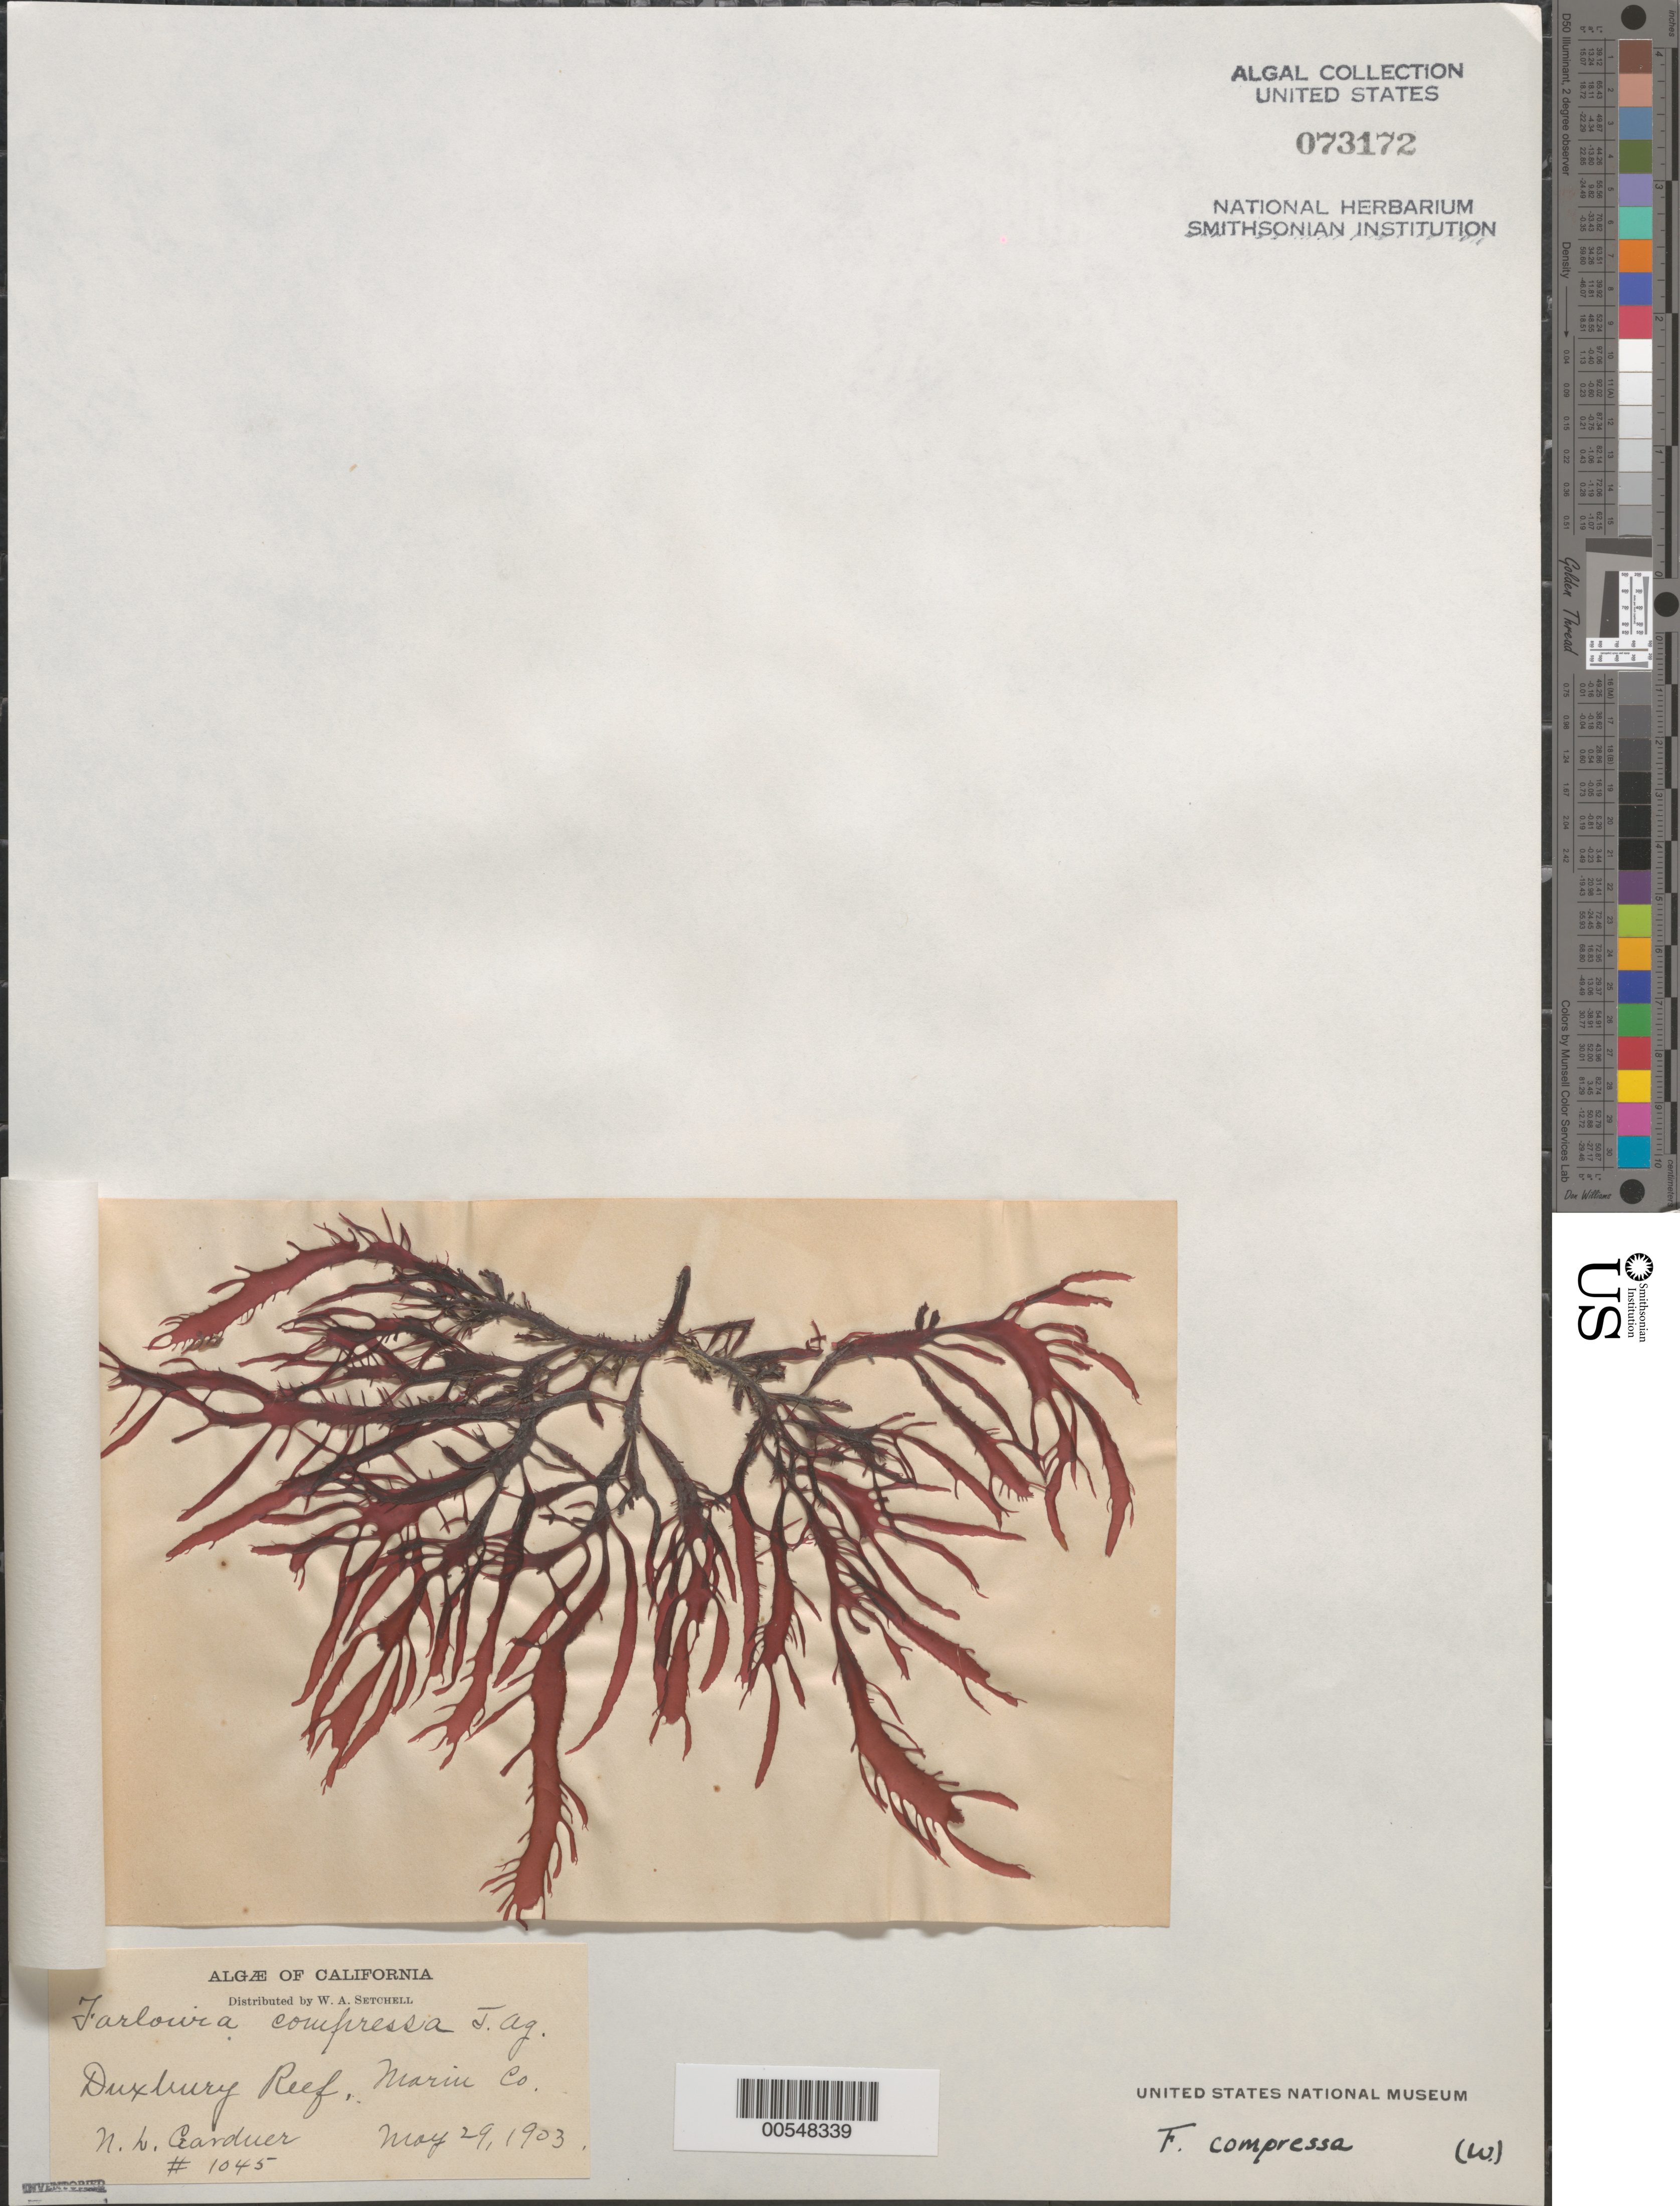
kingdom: Plantae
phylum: Rhodophyta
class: Florideophyceae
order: Gigartinales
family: Dumontiaceae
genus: Farlowia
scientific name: Farlowia compressa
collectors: N. Gardner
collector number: NLG 1045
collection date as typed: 29 May 1903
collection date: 1903-05-29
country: United States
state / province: California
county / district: Marin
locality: Duxbury Reef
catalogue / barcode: US 73172